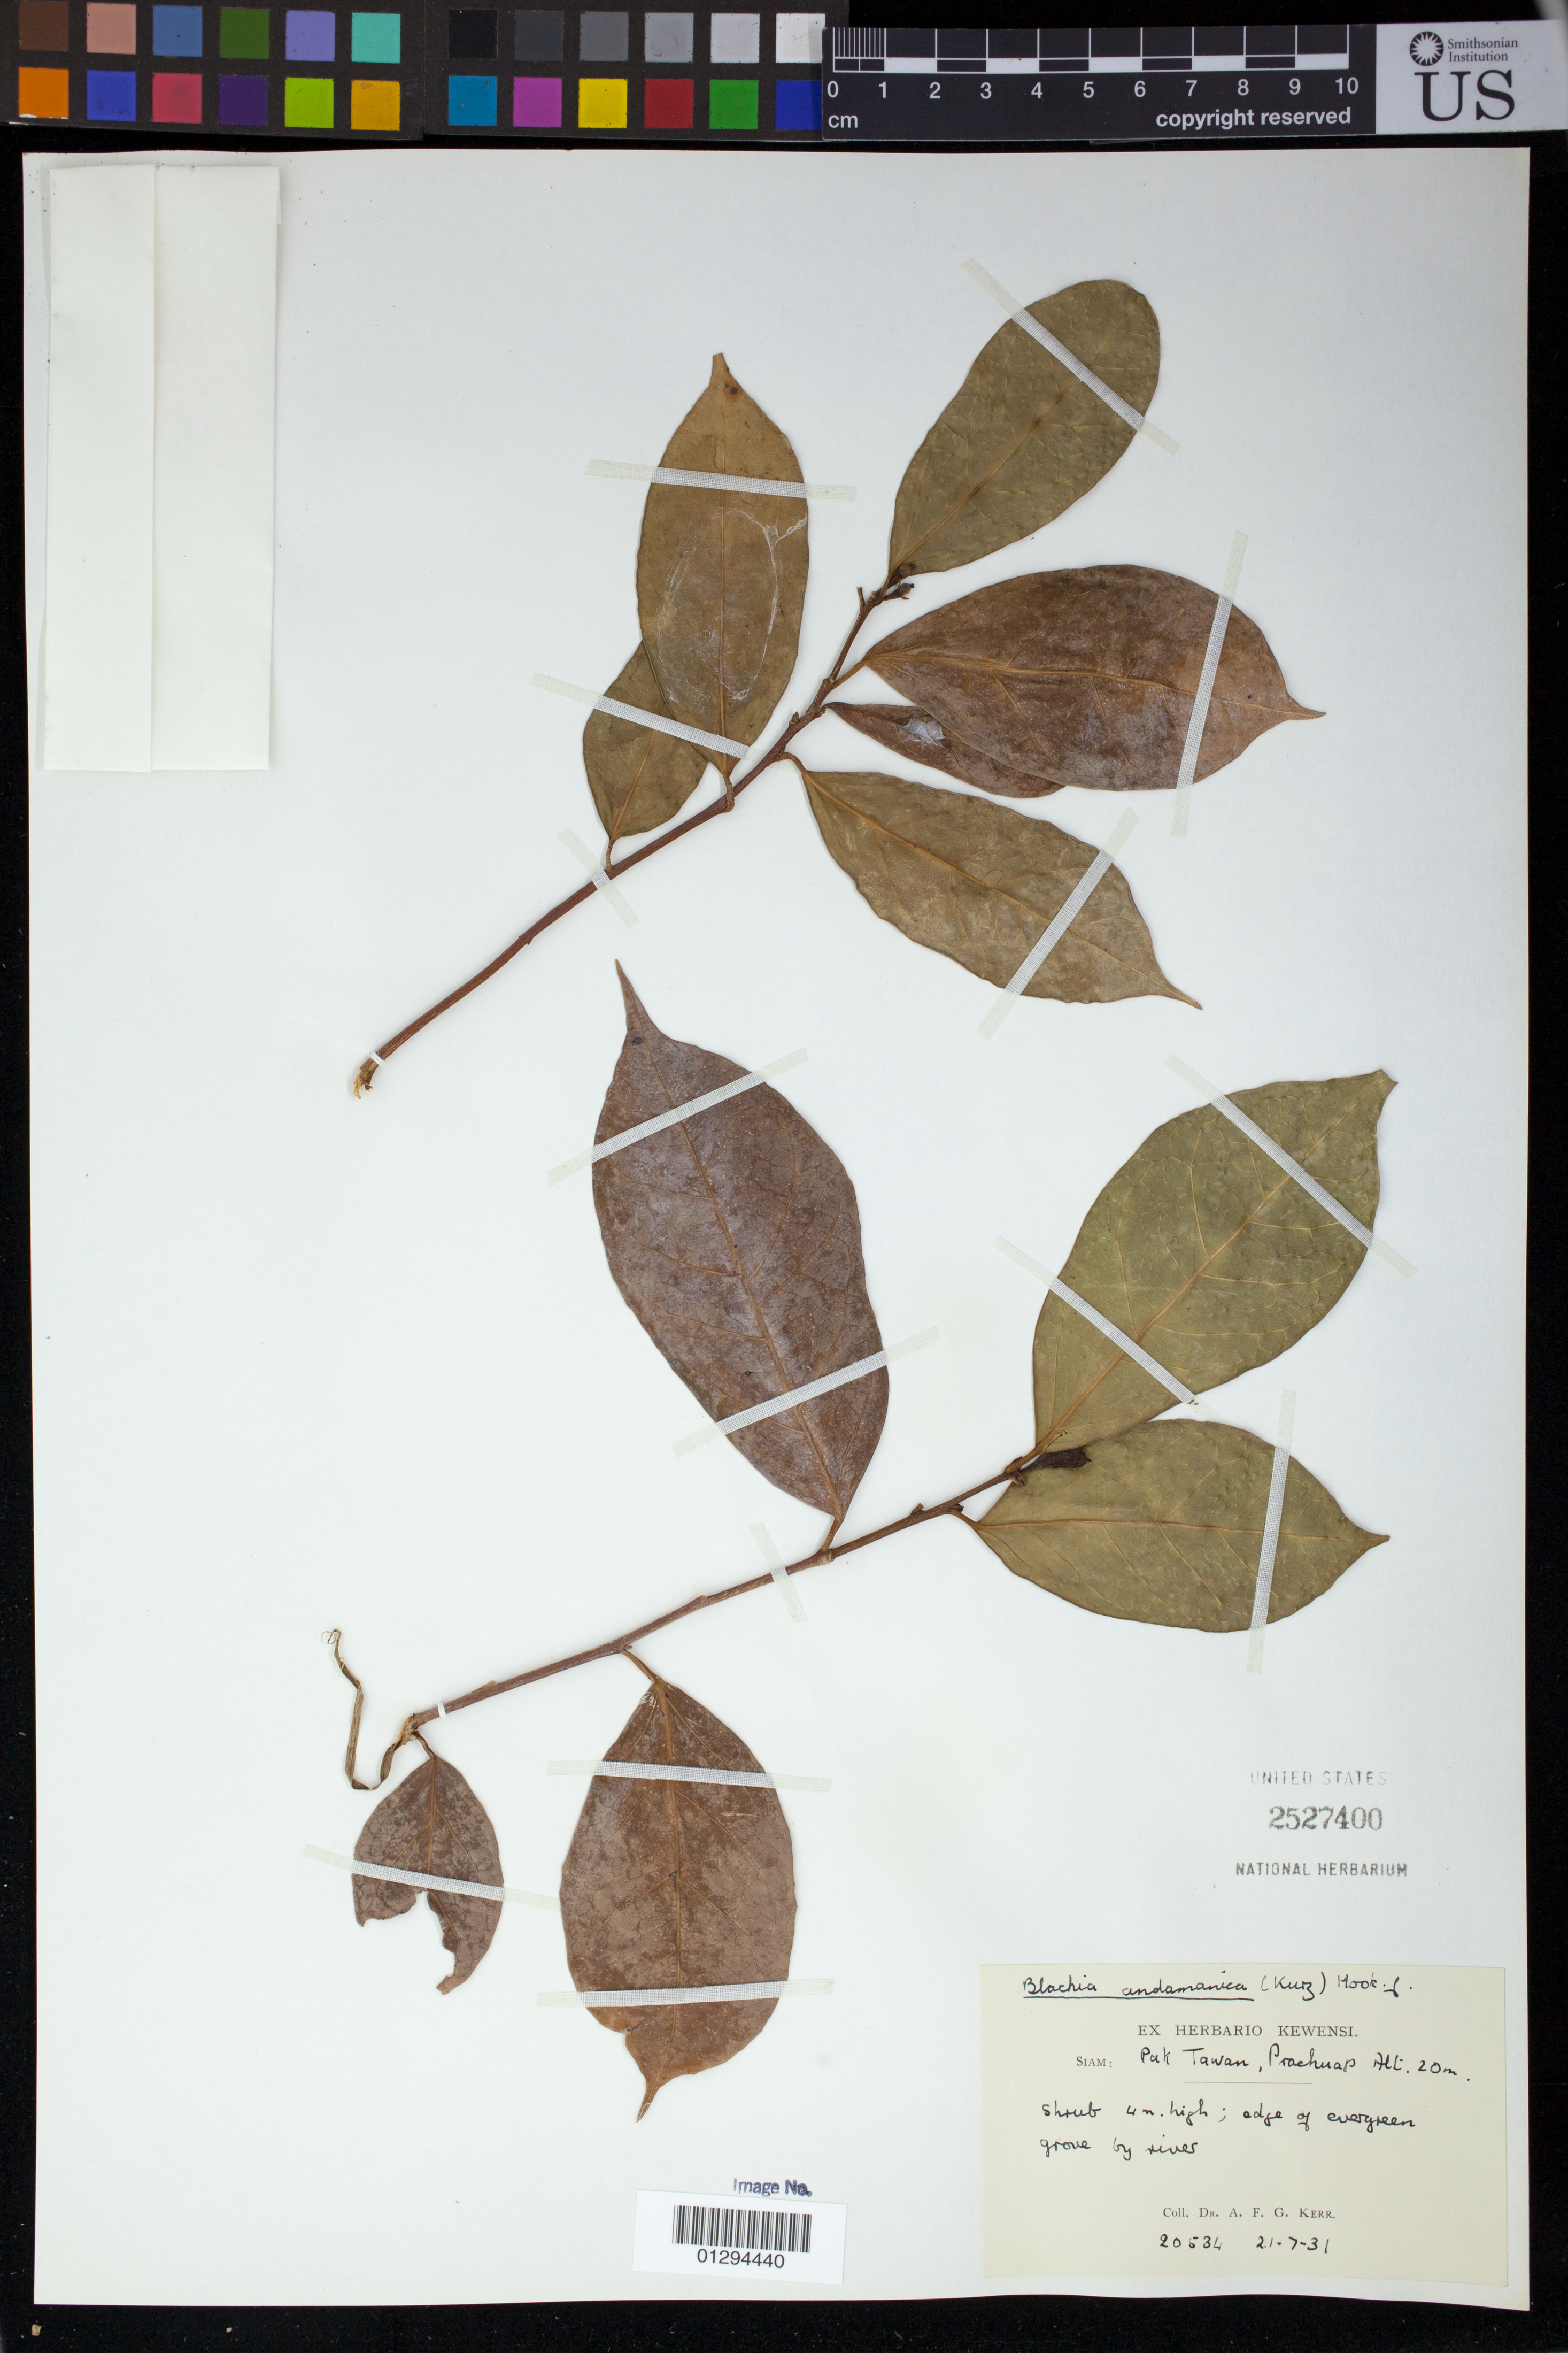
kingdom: Plantae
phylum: Tracheophyta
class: Magnoliopsida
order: Malpighiales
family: Euphorbiaceae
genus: Blachia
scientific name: Blachia andamanica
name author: (Kurz) Hook. f.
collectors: A. F. G. Kerr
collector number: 20534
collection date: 1931-07-21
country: Thailand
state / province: Prachuap Khiri Khan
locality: Pak Tawan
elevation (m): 20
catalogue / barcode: US 2527400